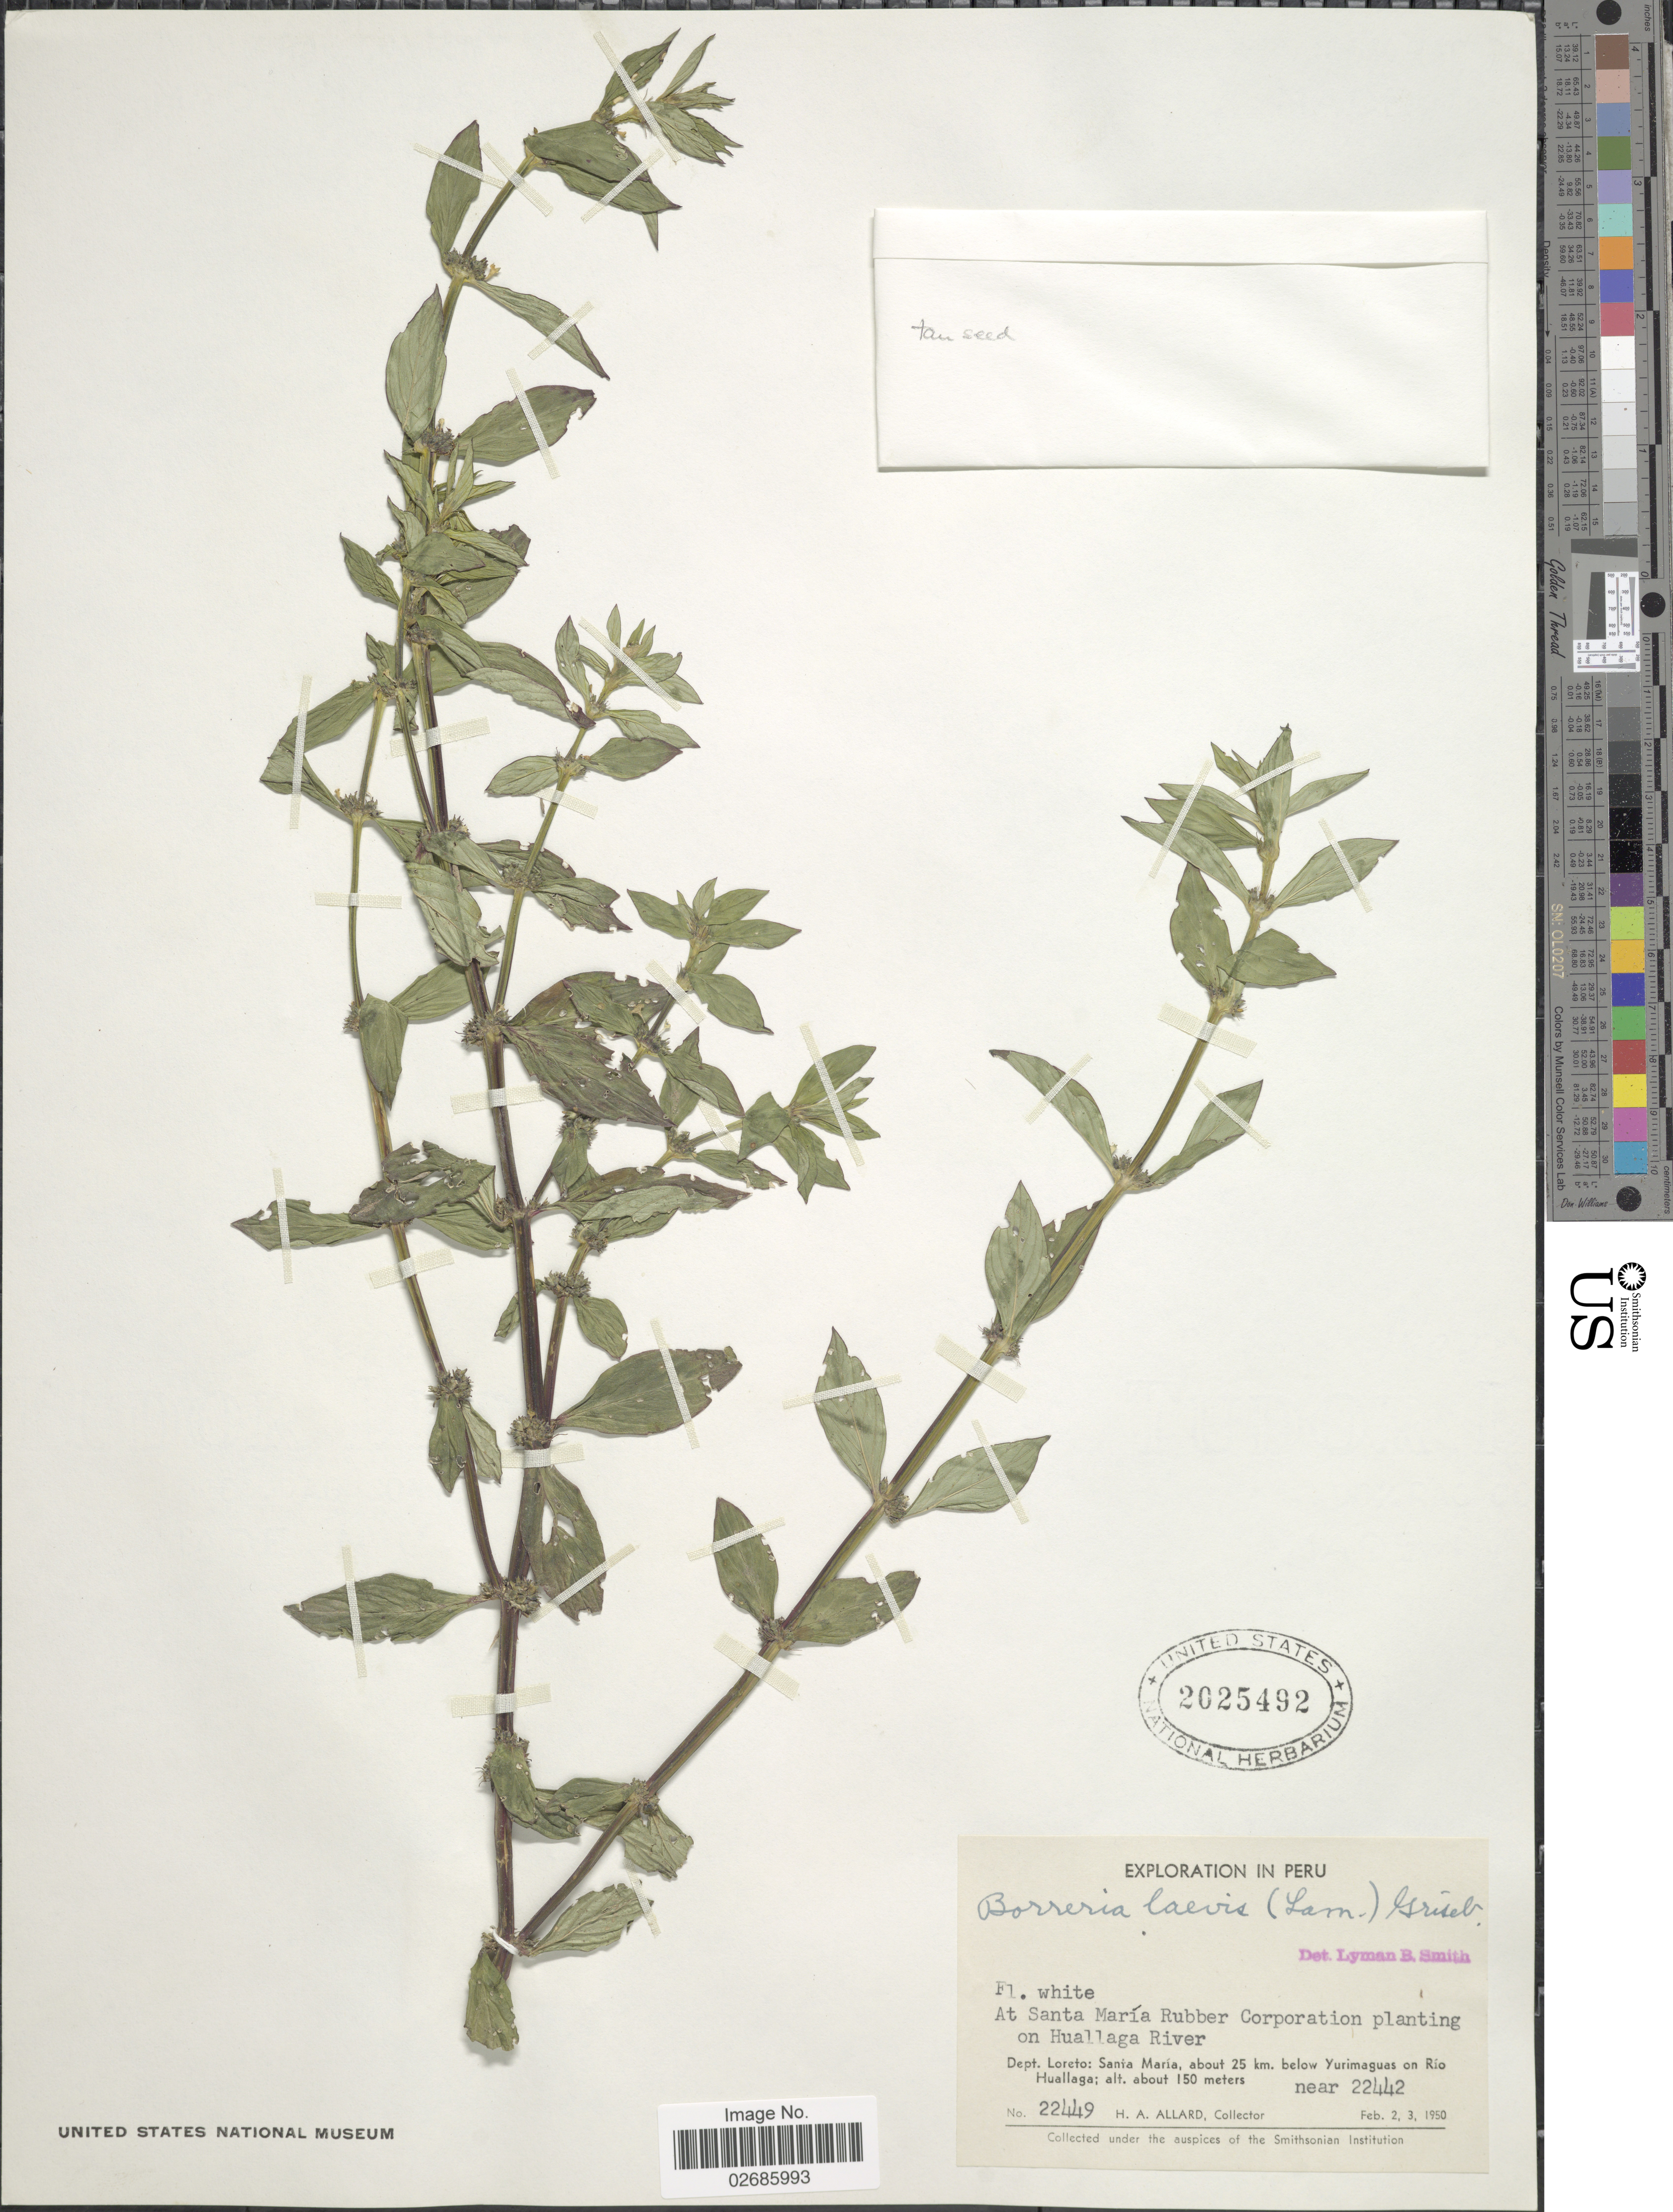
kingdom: Plantae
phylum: Tracheophyta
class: Magnoliopsida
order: Gentianales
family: Rubiaceae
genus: Borreria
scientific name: Borreria assurgens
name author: (Ruiz & Pav.) Griseb.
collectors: H. A. Allard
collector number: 22449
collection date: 1950-02-02/1950-02-03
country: Peru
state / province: Loreto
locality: At Santa María Rubber Corporation planting on Huallaga River, Dept. Loreto: Santa María, about 25 km below Yurimaguas on Río Huallaga near 22442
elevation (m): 150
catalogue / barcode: US 2025492